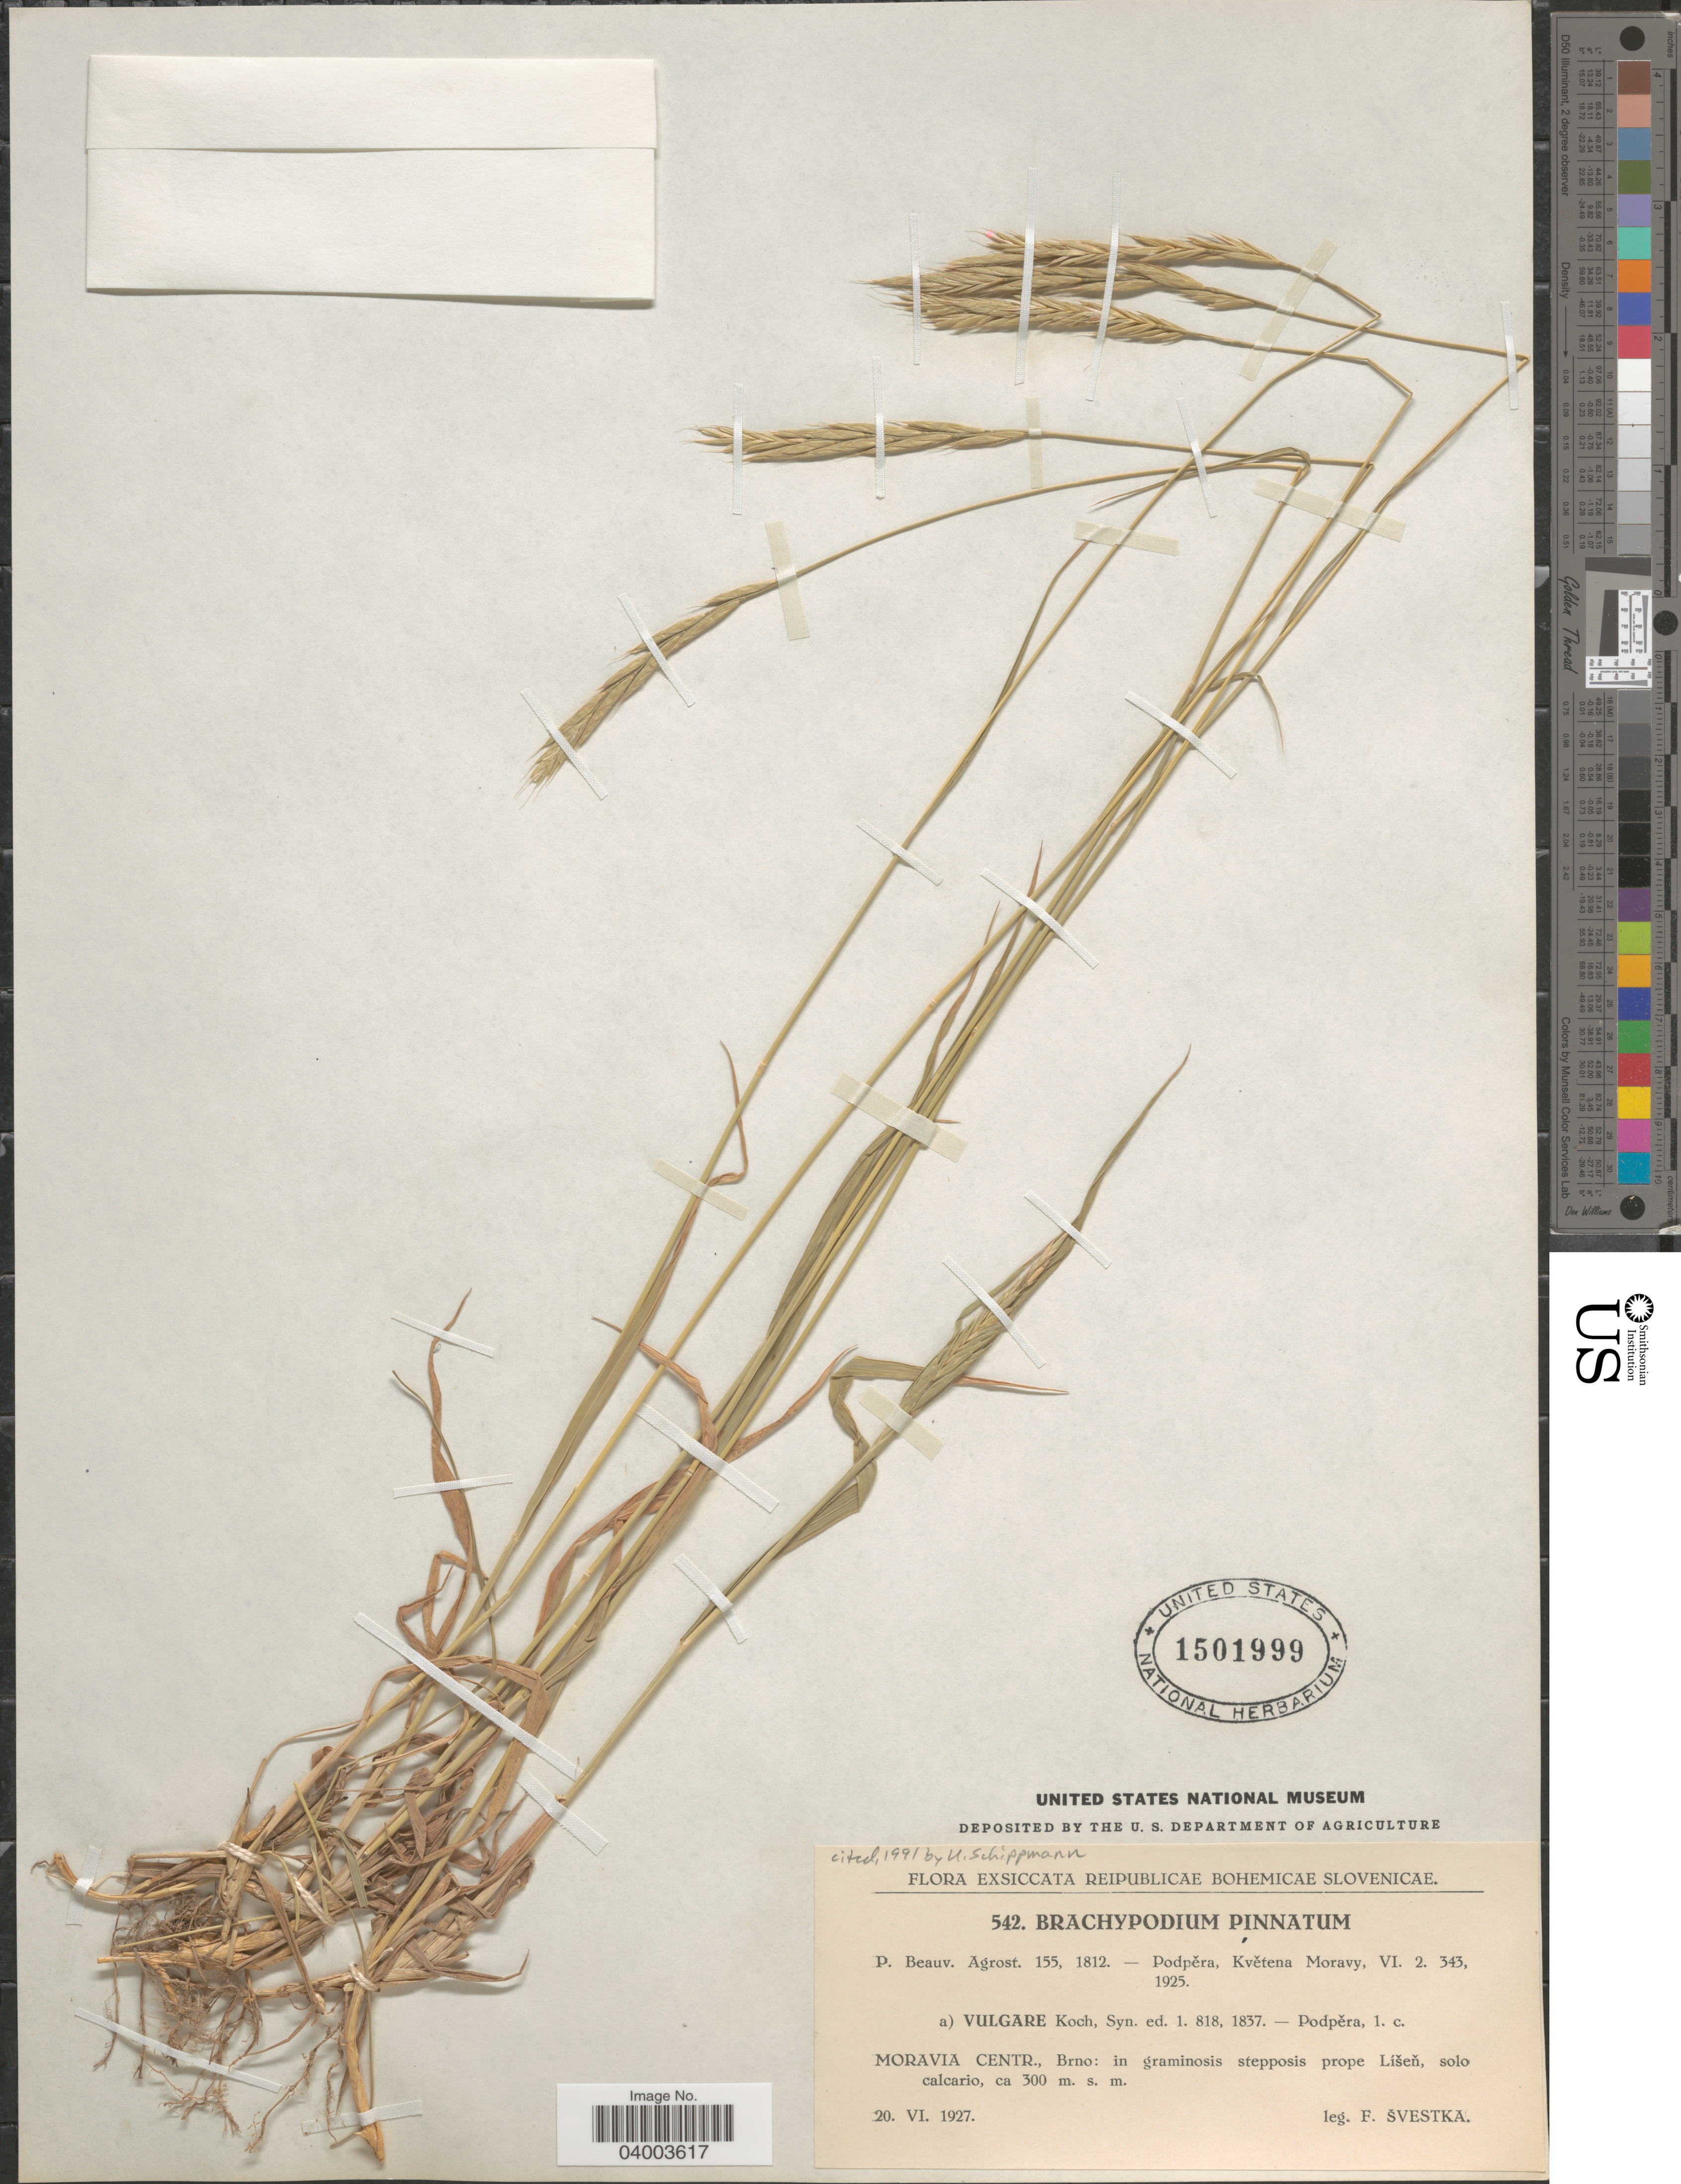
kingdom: Plantae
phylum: Tracheophyta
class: Liliopsida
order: Poales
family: Poaceae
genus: Brachypodium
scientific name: Brachypodium pinnatum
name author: (L.) P. Beauv.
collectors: F. Svestka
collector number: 542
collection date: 1927-06-20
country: Czechia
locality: Reipublicae Bohemicae Slovenicae. Moravia Centralis: prope Lisen.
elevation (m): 300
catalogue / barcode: US 1501999